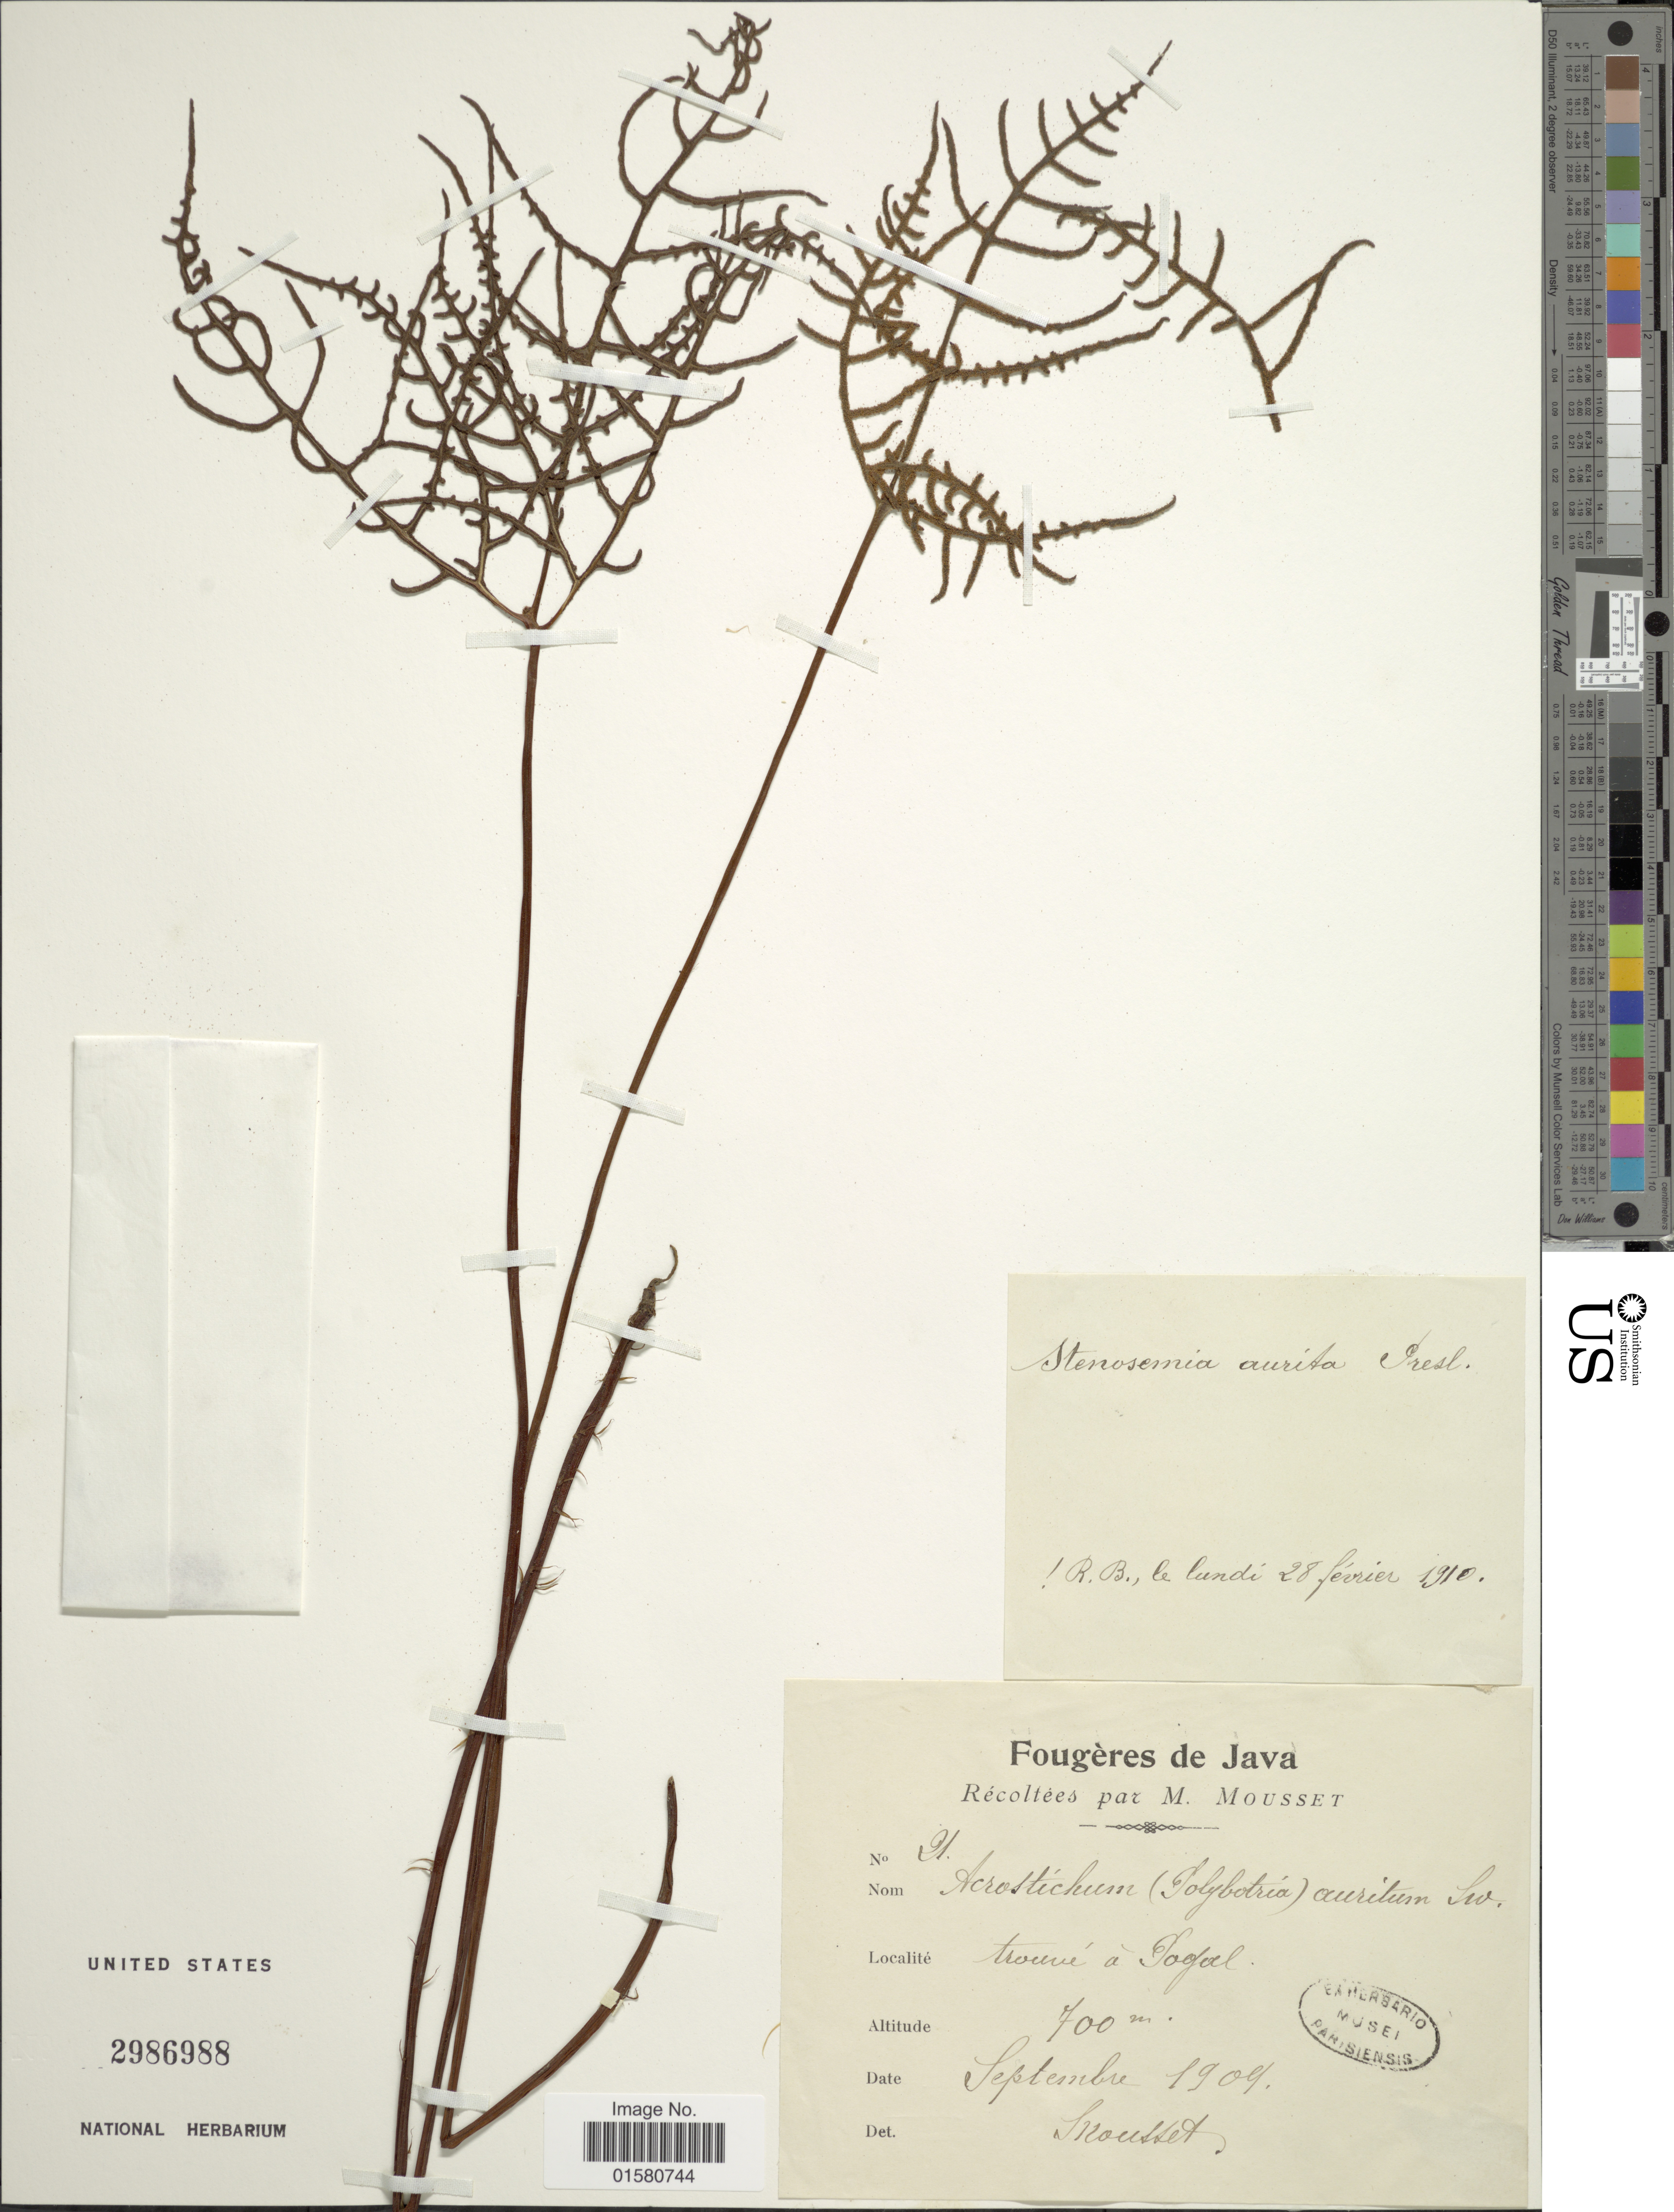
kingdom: Plantae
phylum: Tracheophyta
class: Polypodiopsida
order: Polypodiales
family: Tectariaceae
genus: Tectaria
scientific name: Tectaria aurita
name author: (Sw.) Chandra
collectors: M. Mousset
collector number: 21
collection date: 1904-09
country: Indonesia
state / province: Java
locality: Troure a Togal [interpreted]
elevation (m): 700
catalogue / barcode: US 2986988